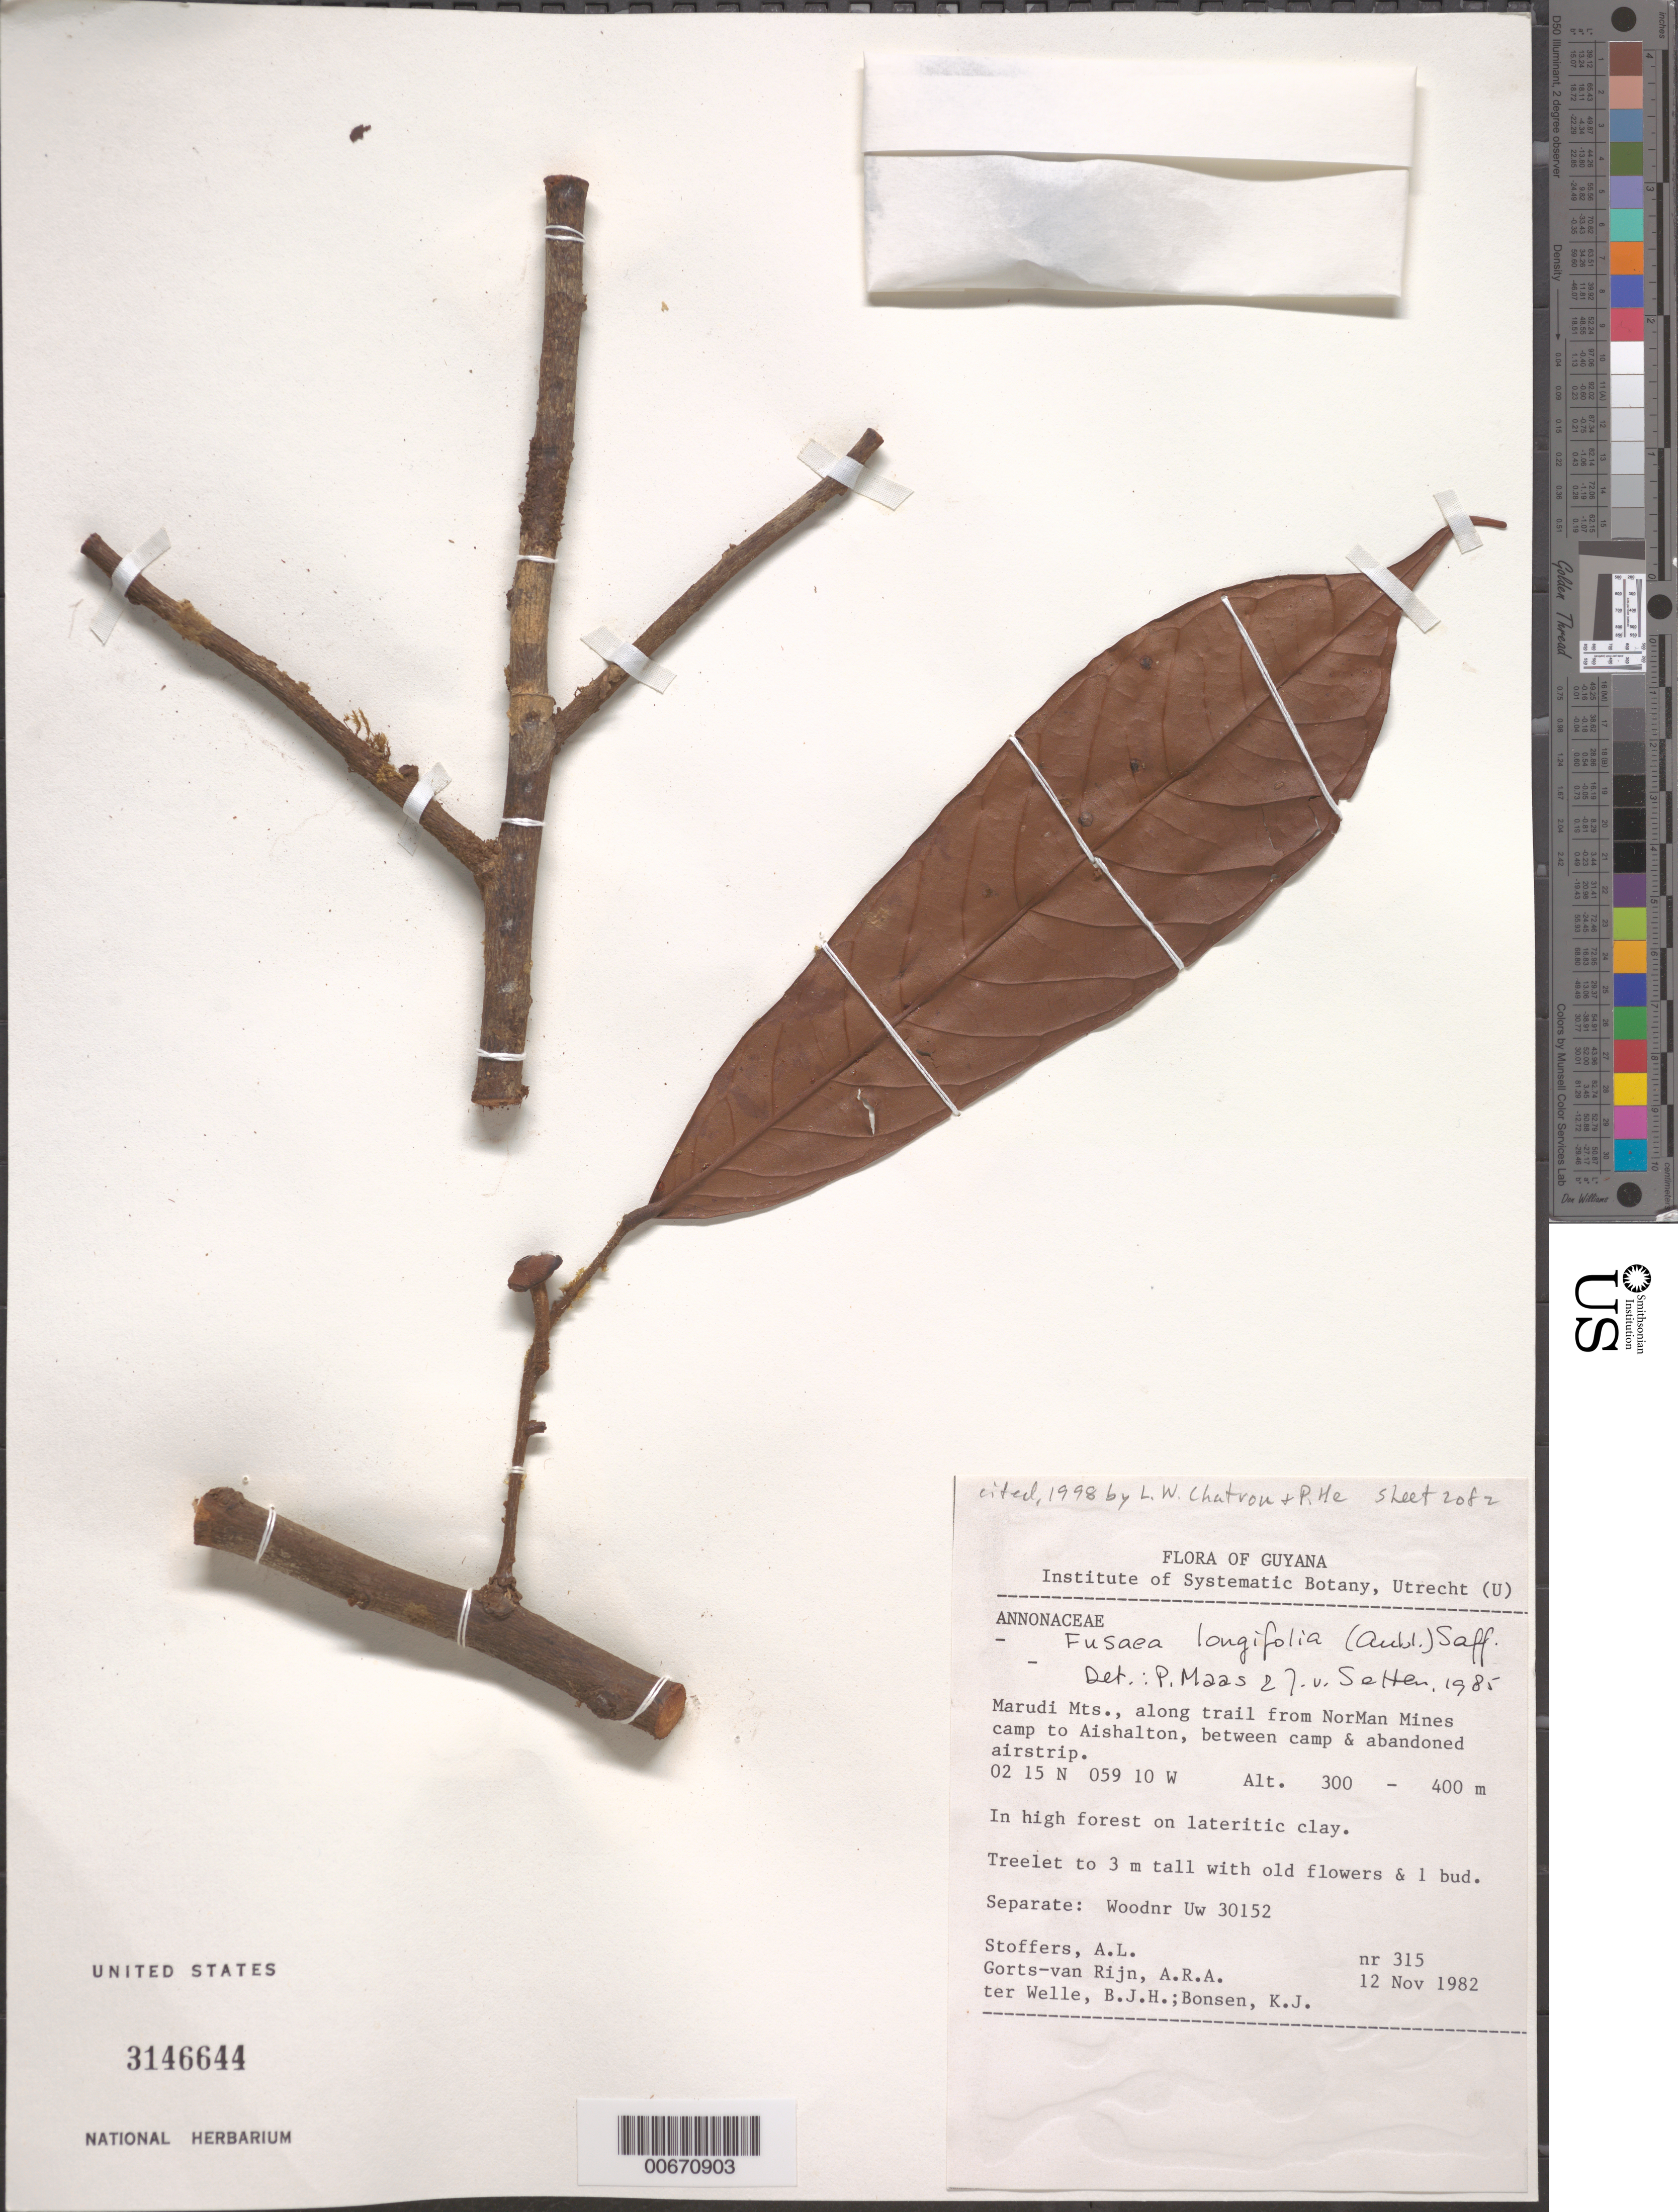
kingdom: Plantae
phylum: Tracheophyta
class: Magnoliopsida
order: Magnoliales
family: Annonaceae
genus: Fusaea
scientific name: Fusaea longifolia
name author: (Aubl.) Saff.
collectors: A. Stoffers, A. .R. A. Görts-van Rijn, B. Welle & K. Bonsen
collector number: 315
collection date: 1982-11-12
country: Guyana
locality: Marudi Mts., along trail from NorMan Mines camp to Aishalton, between camp & abandoned airstrip.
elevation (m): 300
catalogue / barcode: US 3146644